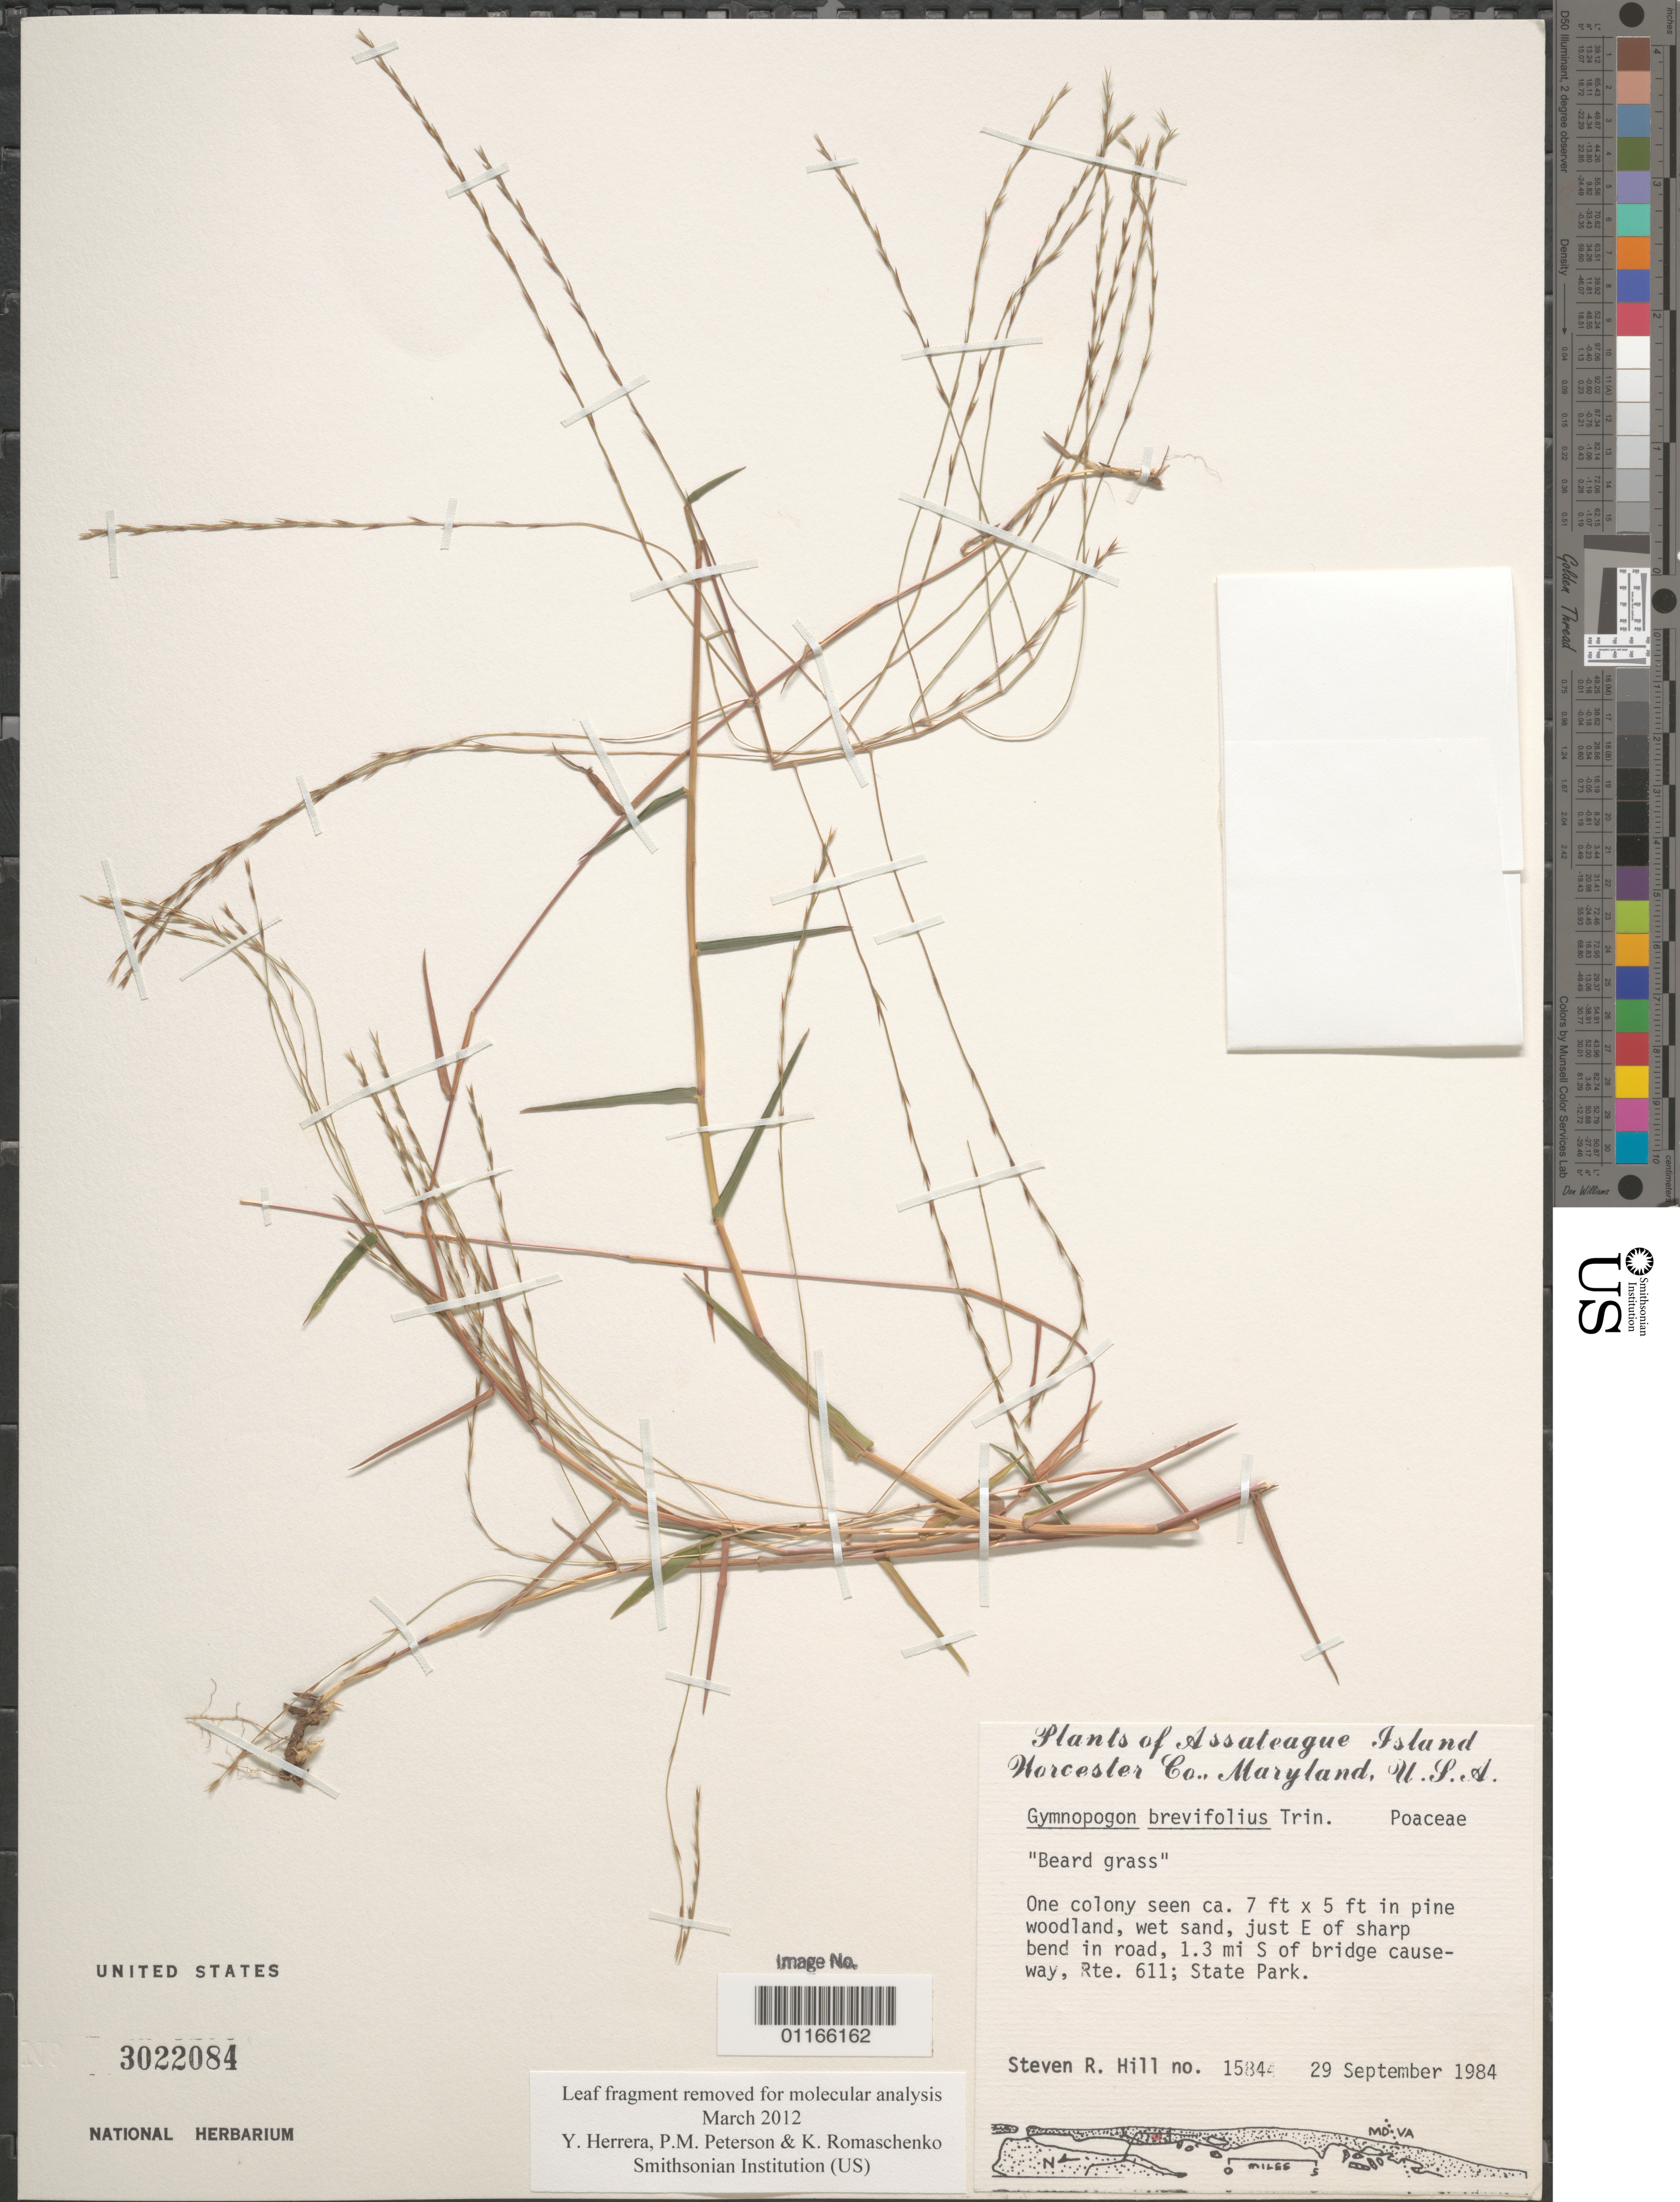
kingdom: Plantae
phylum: Tracheophyta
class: Liliopsida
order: Poales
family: Poaceae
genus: Gymnopogon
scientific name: Gymnopogon brevifolius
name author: Trin.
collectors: S. Hill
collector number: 15844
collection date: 1984-09-29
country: United States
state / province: Maryland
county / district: Worcester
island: Assateague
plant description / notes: Leaf fragment removed for molecular analysis March 2012 Y. Herrera, P.M. Peterson & K. Romaschenko Smithsonian Institution (US)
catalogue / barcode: US 3022084